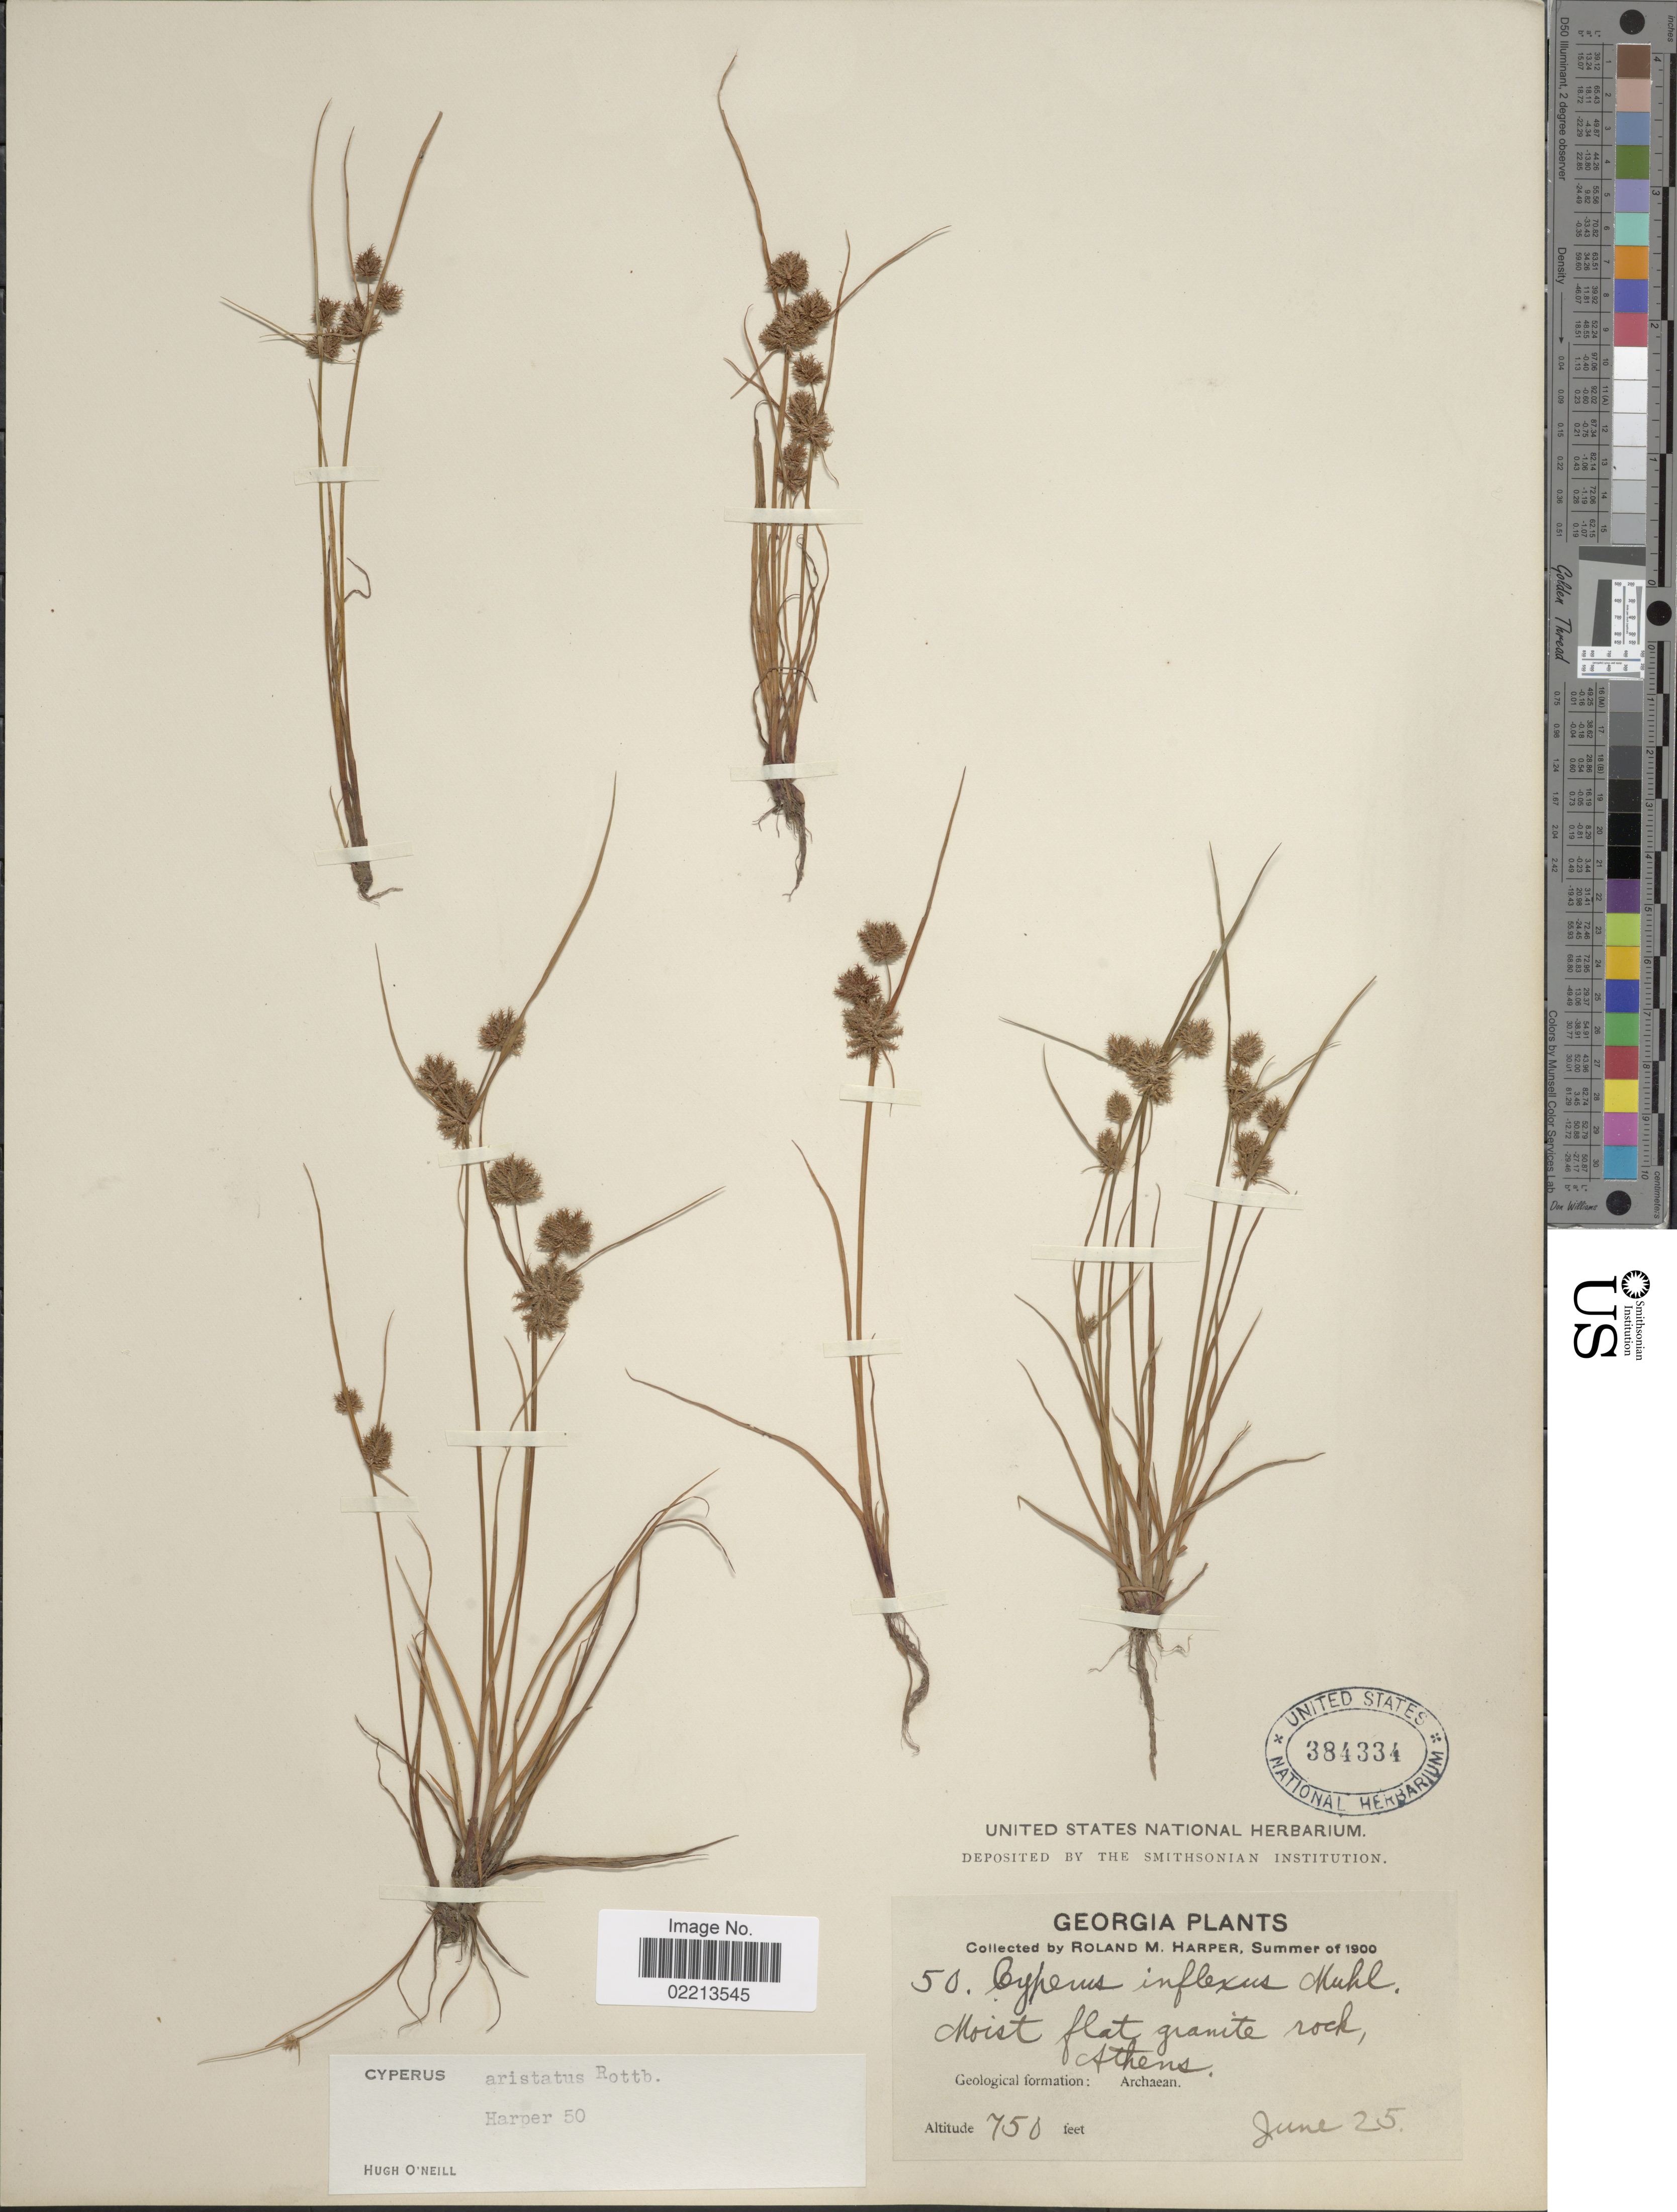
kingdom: Plantae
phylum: Tracheophyta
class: Liliopsida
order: Poales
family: Cyperaceae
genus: Cyperus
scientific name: Cyperus squarrosus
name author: L.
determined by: Strong, Mark T., (BOT), Smithsonian Institution - National Museum of Natural History (UNITED STATES)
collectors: R. M. Harper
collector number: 50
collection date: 1900-06-25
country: United States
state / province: Georgia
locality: Athens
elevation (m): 229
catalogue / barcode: US 384334